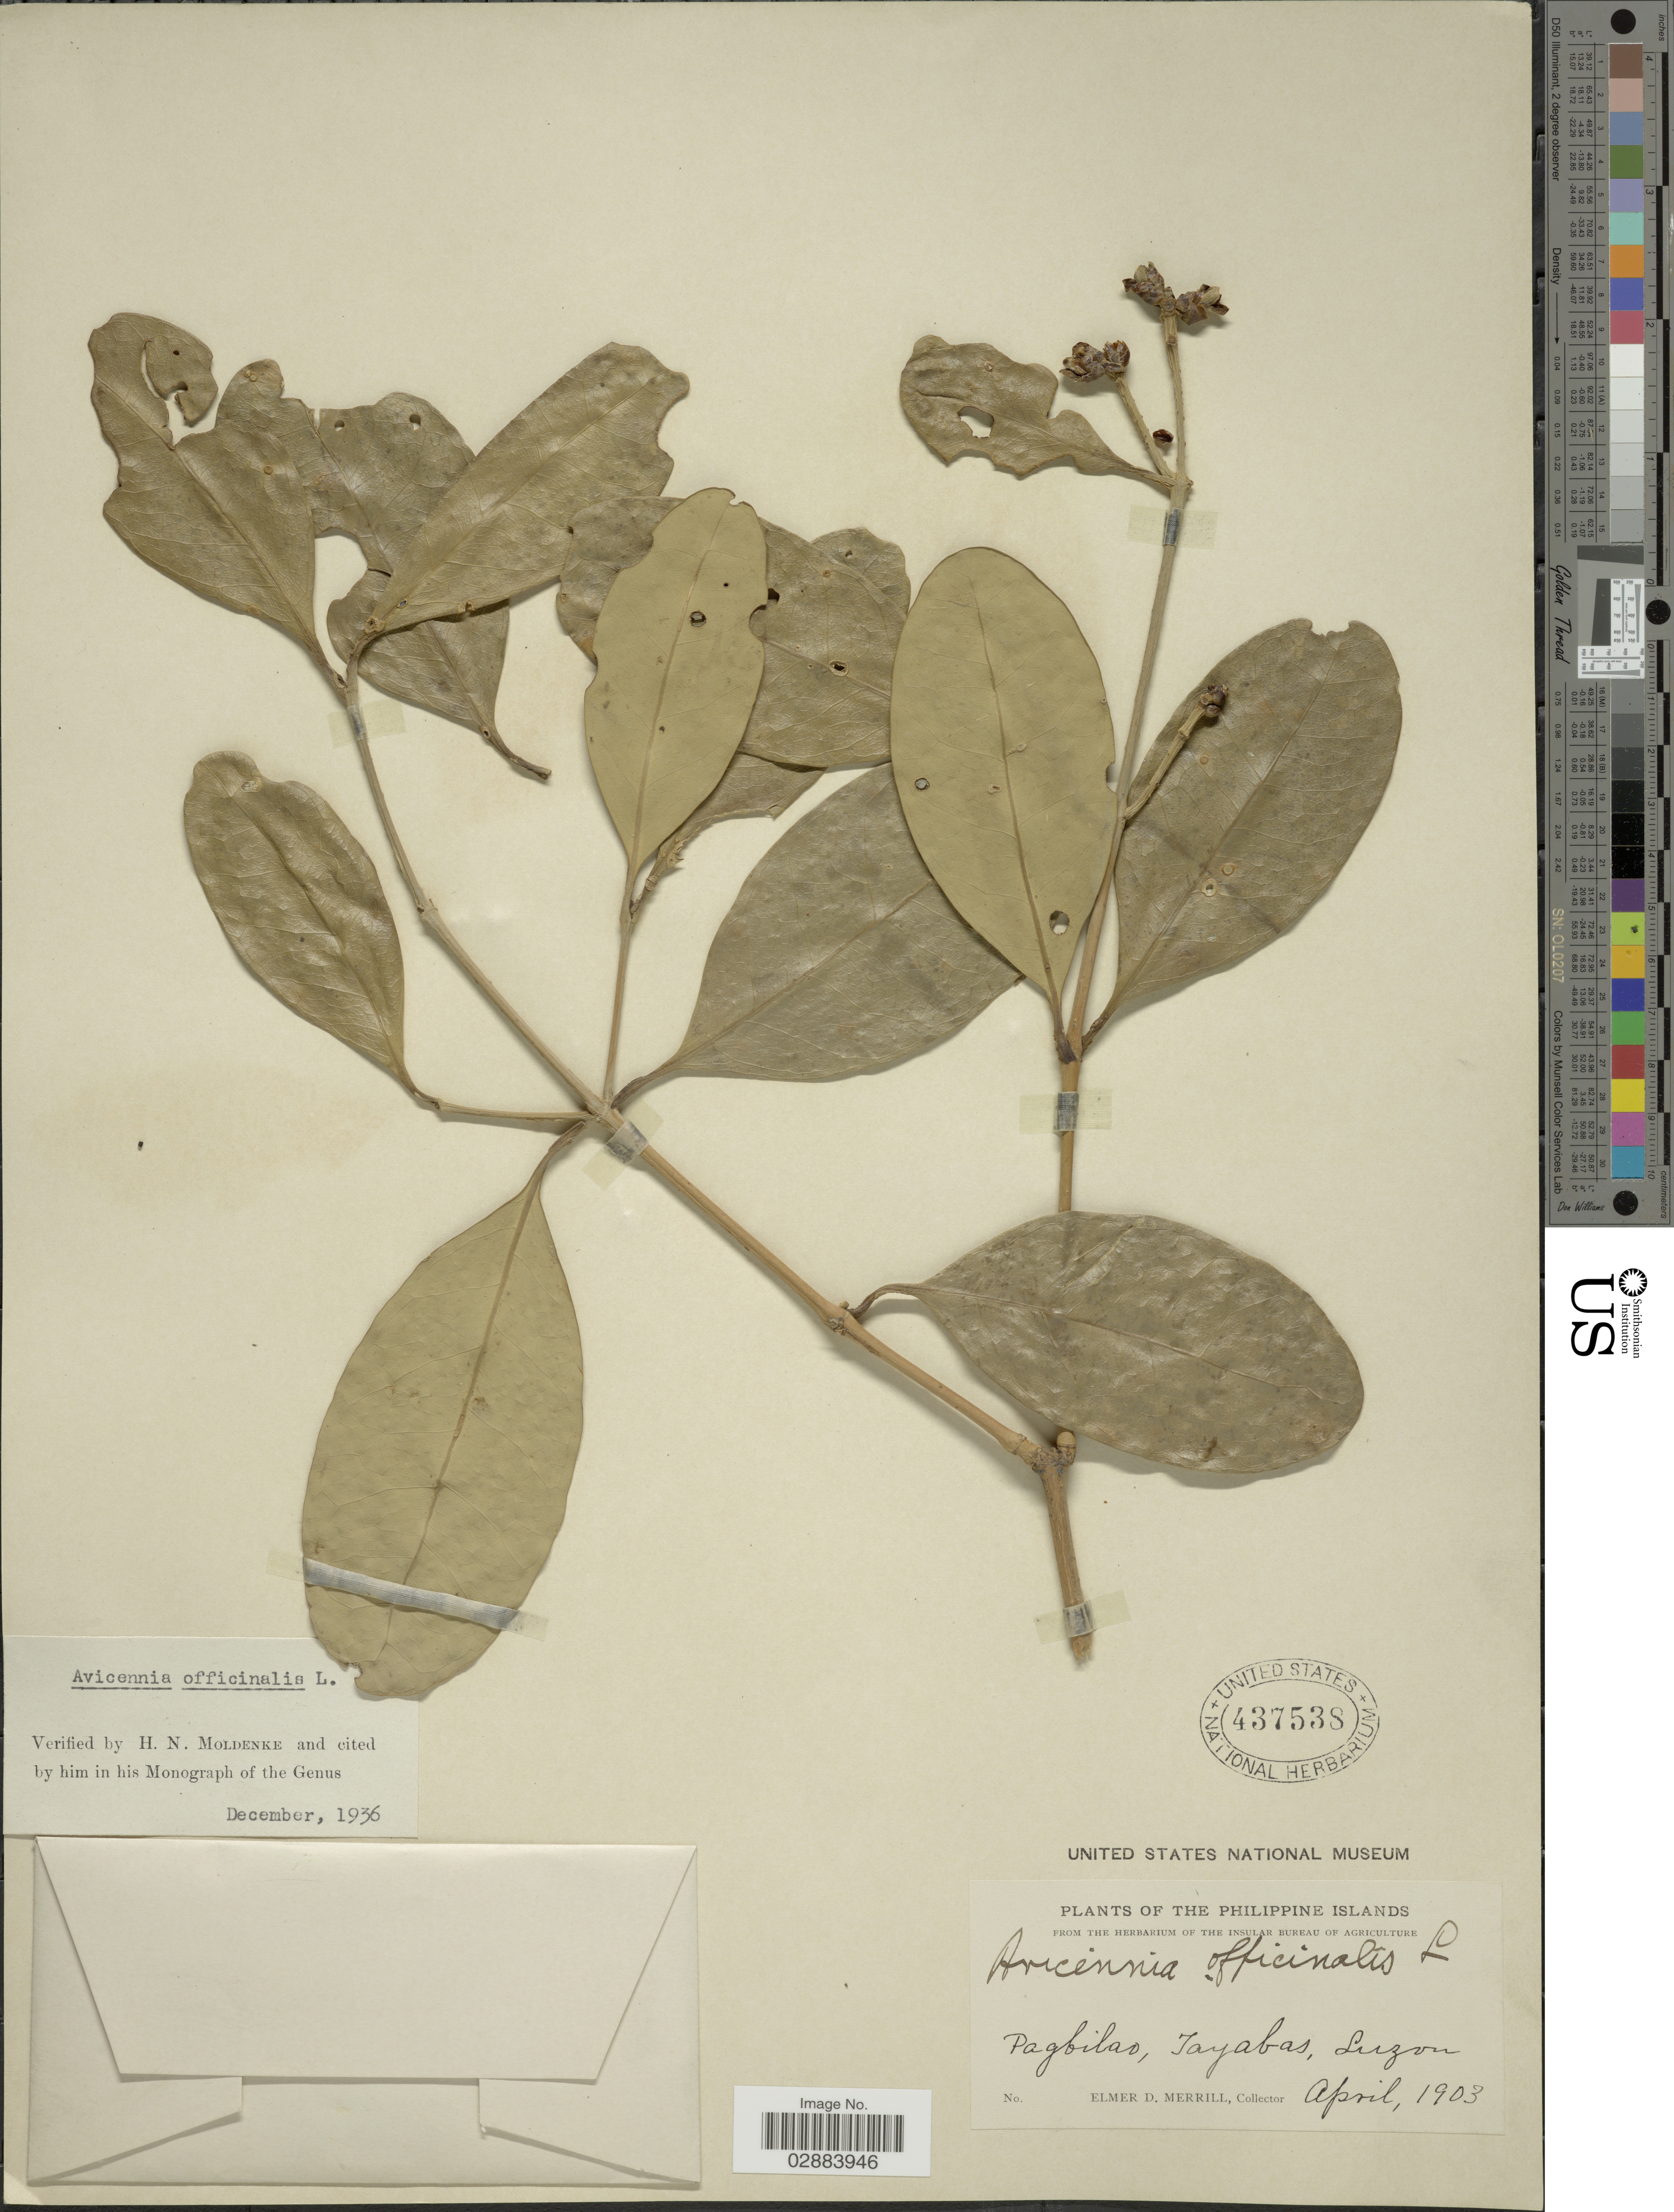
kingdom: Plantae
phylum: Tracheophyta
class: Magnoliopsida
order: Lamiales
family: Acanthaceae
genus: Avicennia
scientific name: Avicennia officinalis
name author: L.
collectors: E. D. Merrill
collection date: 1903-04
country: Philippines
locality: Pagbilao, Tayabas, Luzon.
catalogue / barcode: US 437538